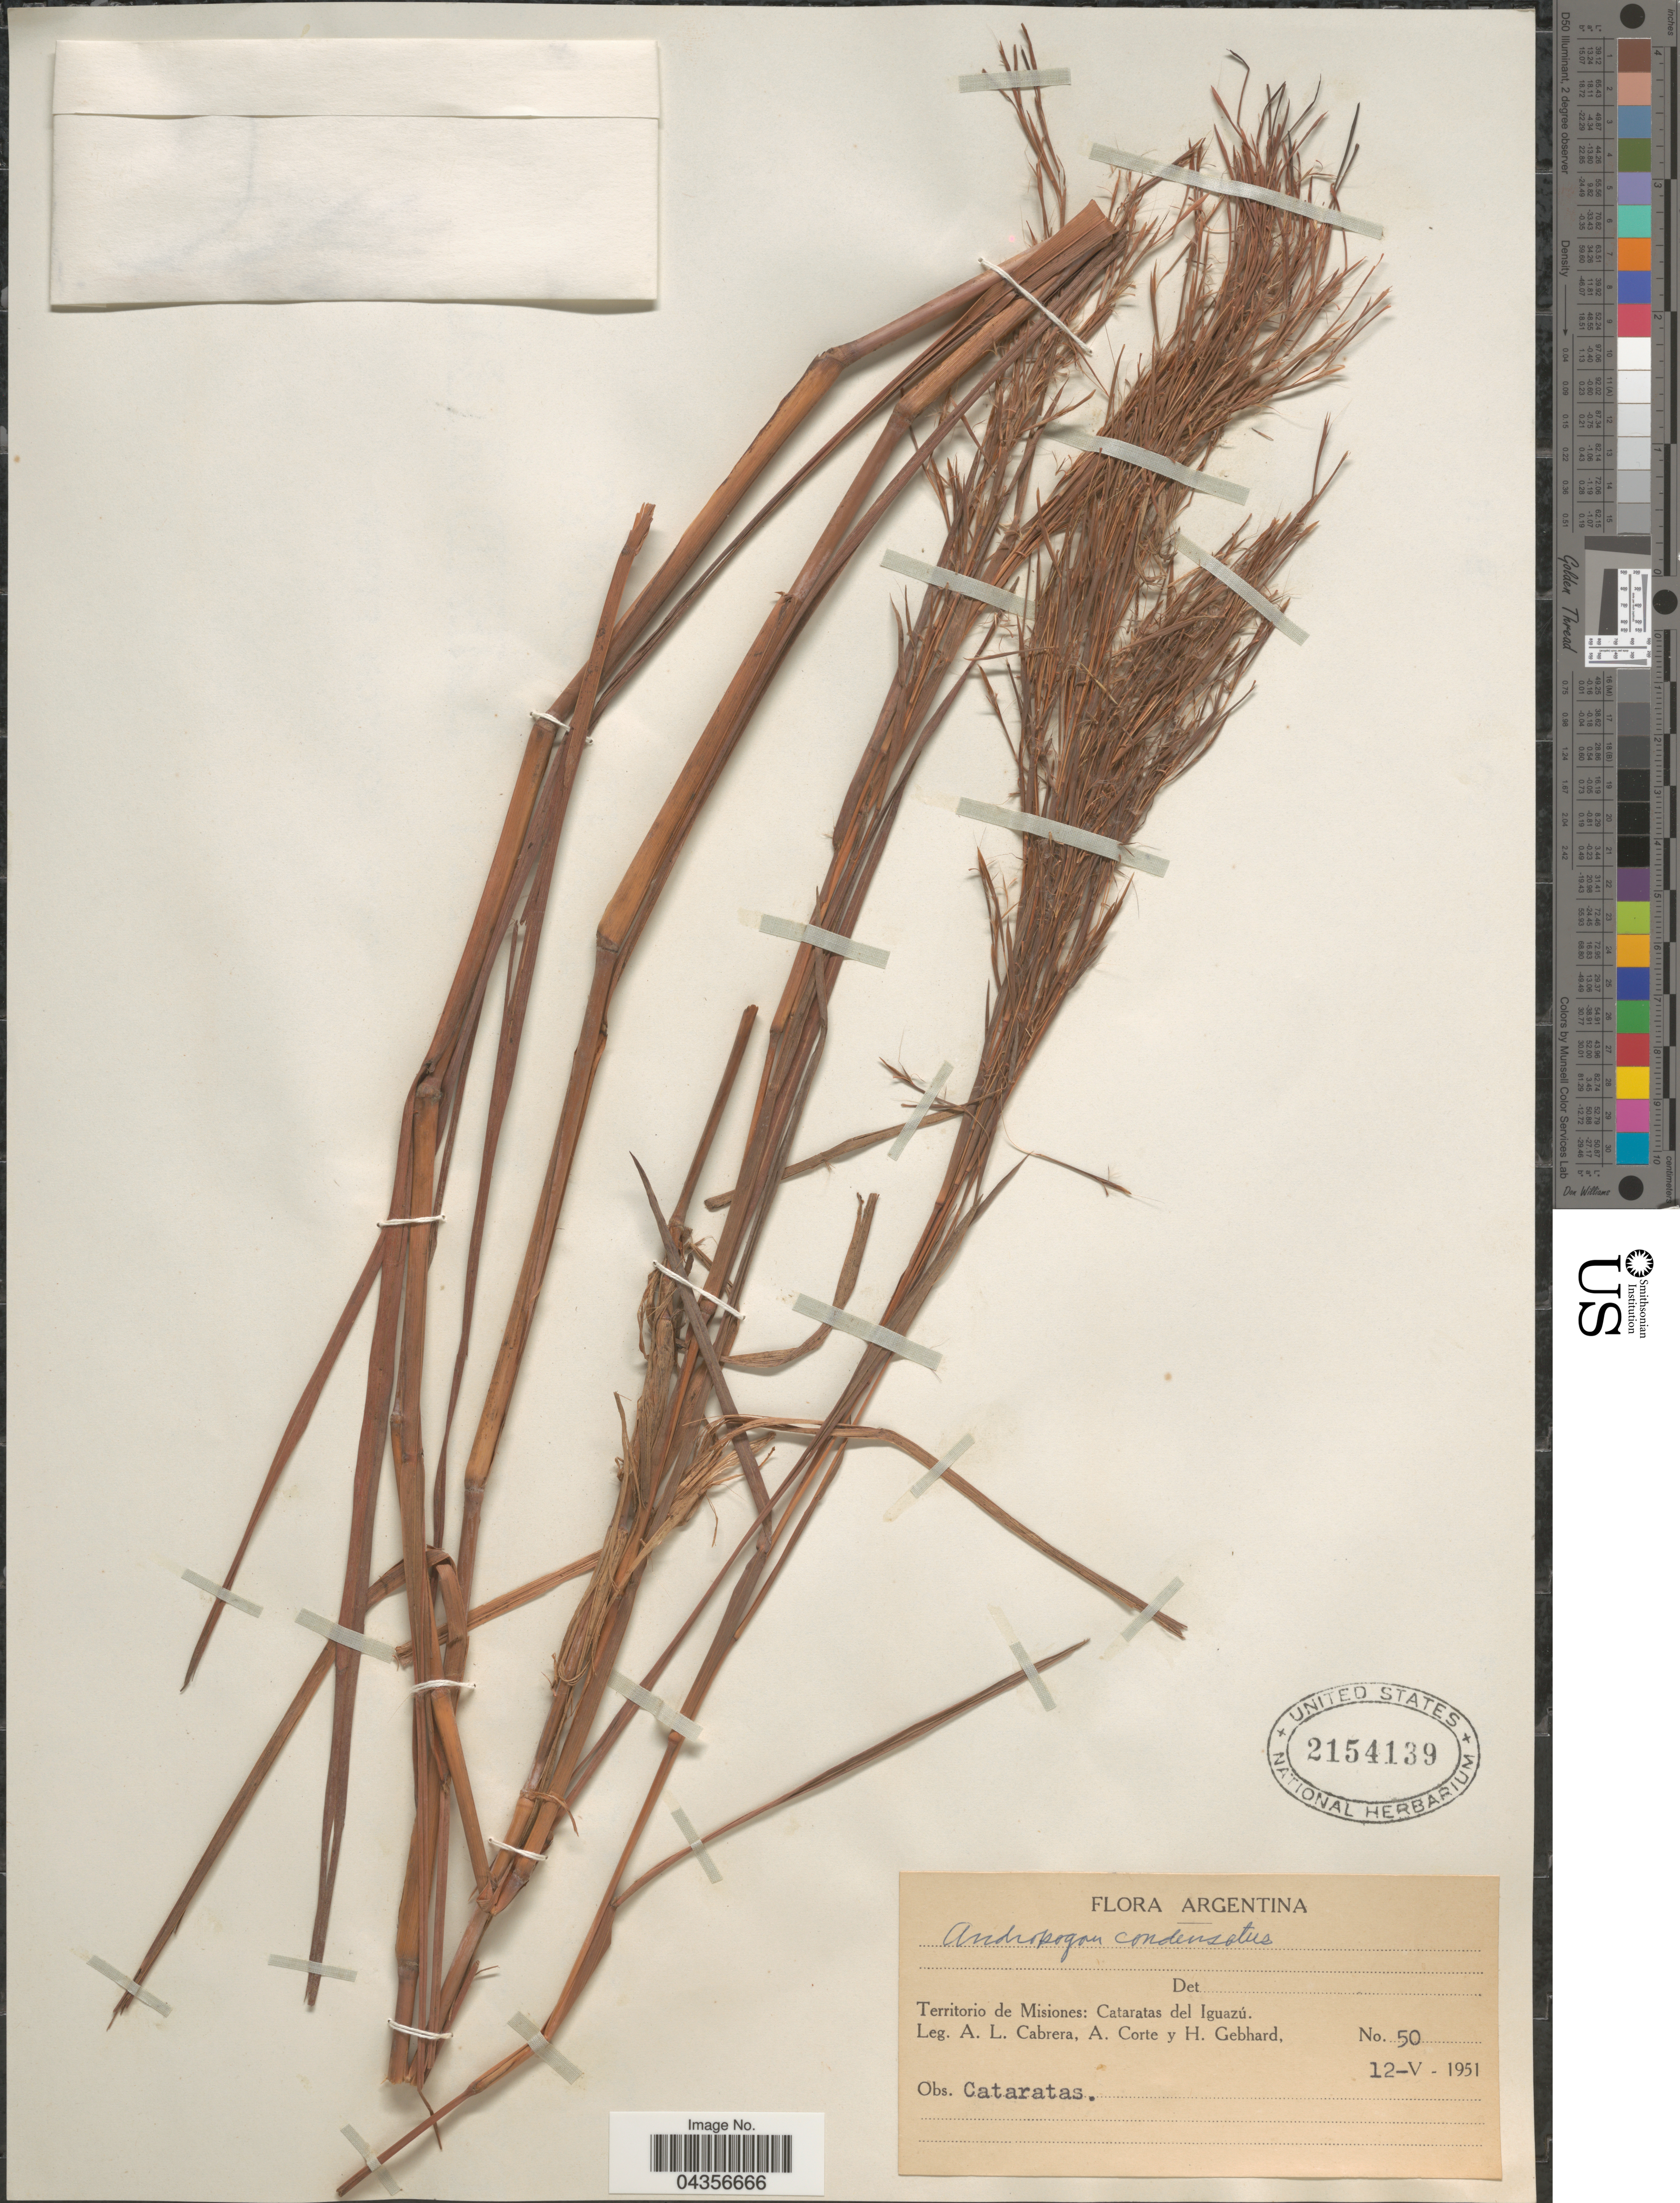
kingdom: Plantae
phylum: Tracheophyta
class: Liliopsida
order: Poales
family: Poaceae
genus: Schizachyrium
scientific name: Schizachyrium microstachyum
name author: (Desv. ex Ham.) Roseng. et al.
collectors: A. L. Cabrera, A. Corte & H. Gebhard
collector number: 50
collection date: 1951-05-12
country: Argentina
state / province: Misiones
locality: Territorio de Misiones: Cataratas del Iguazú.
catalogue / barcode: US 2154139